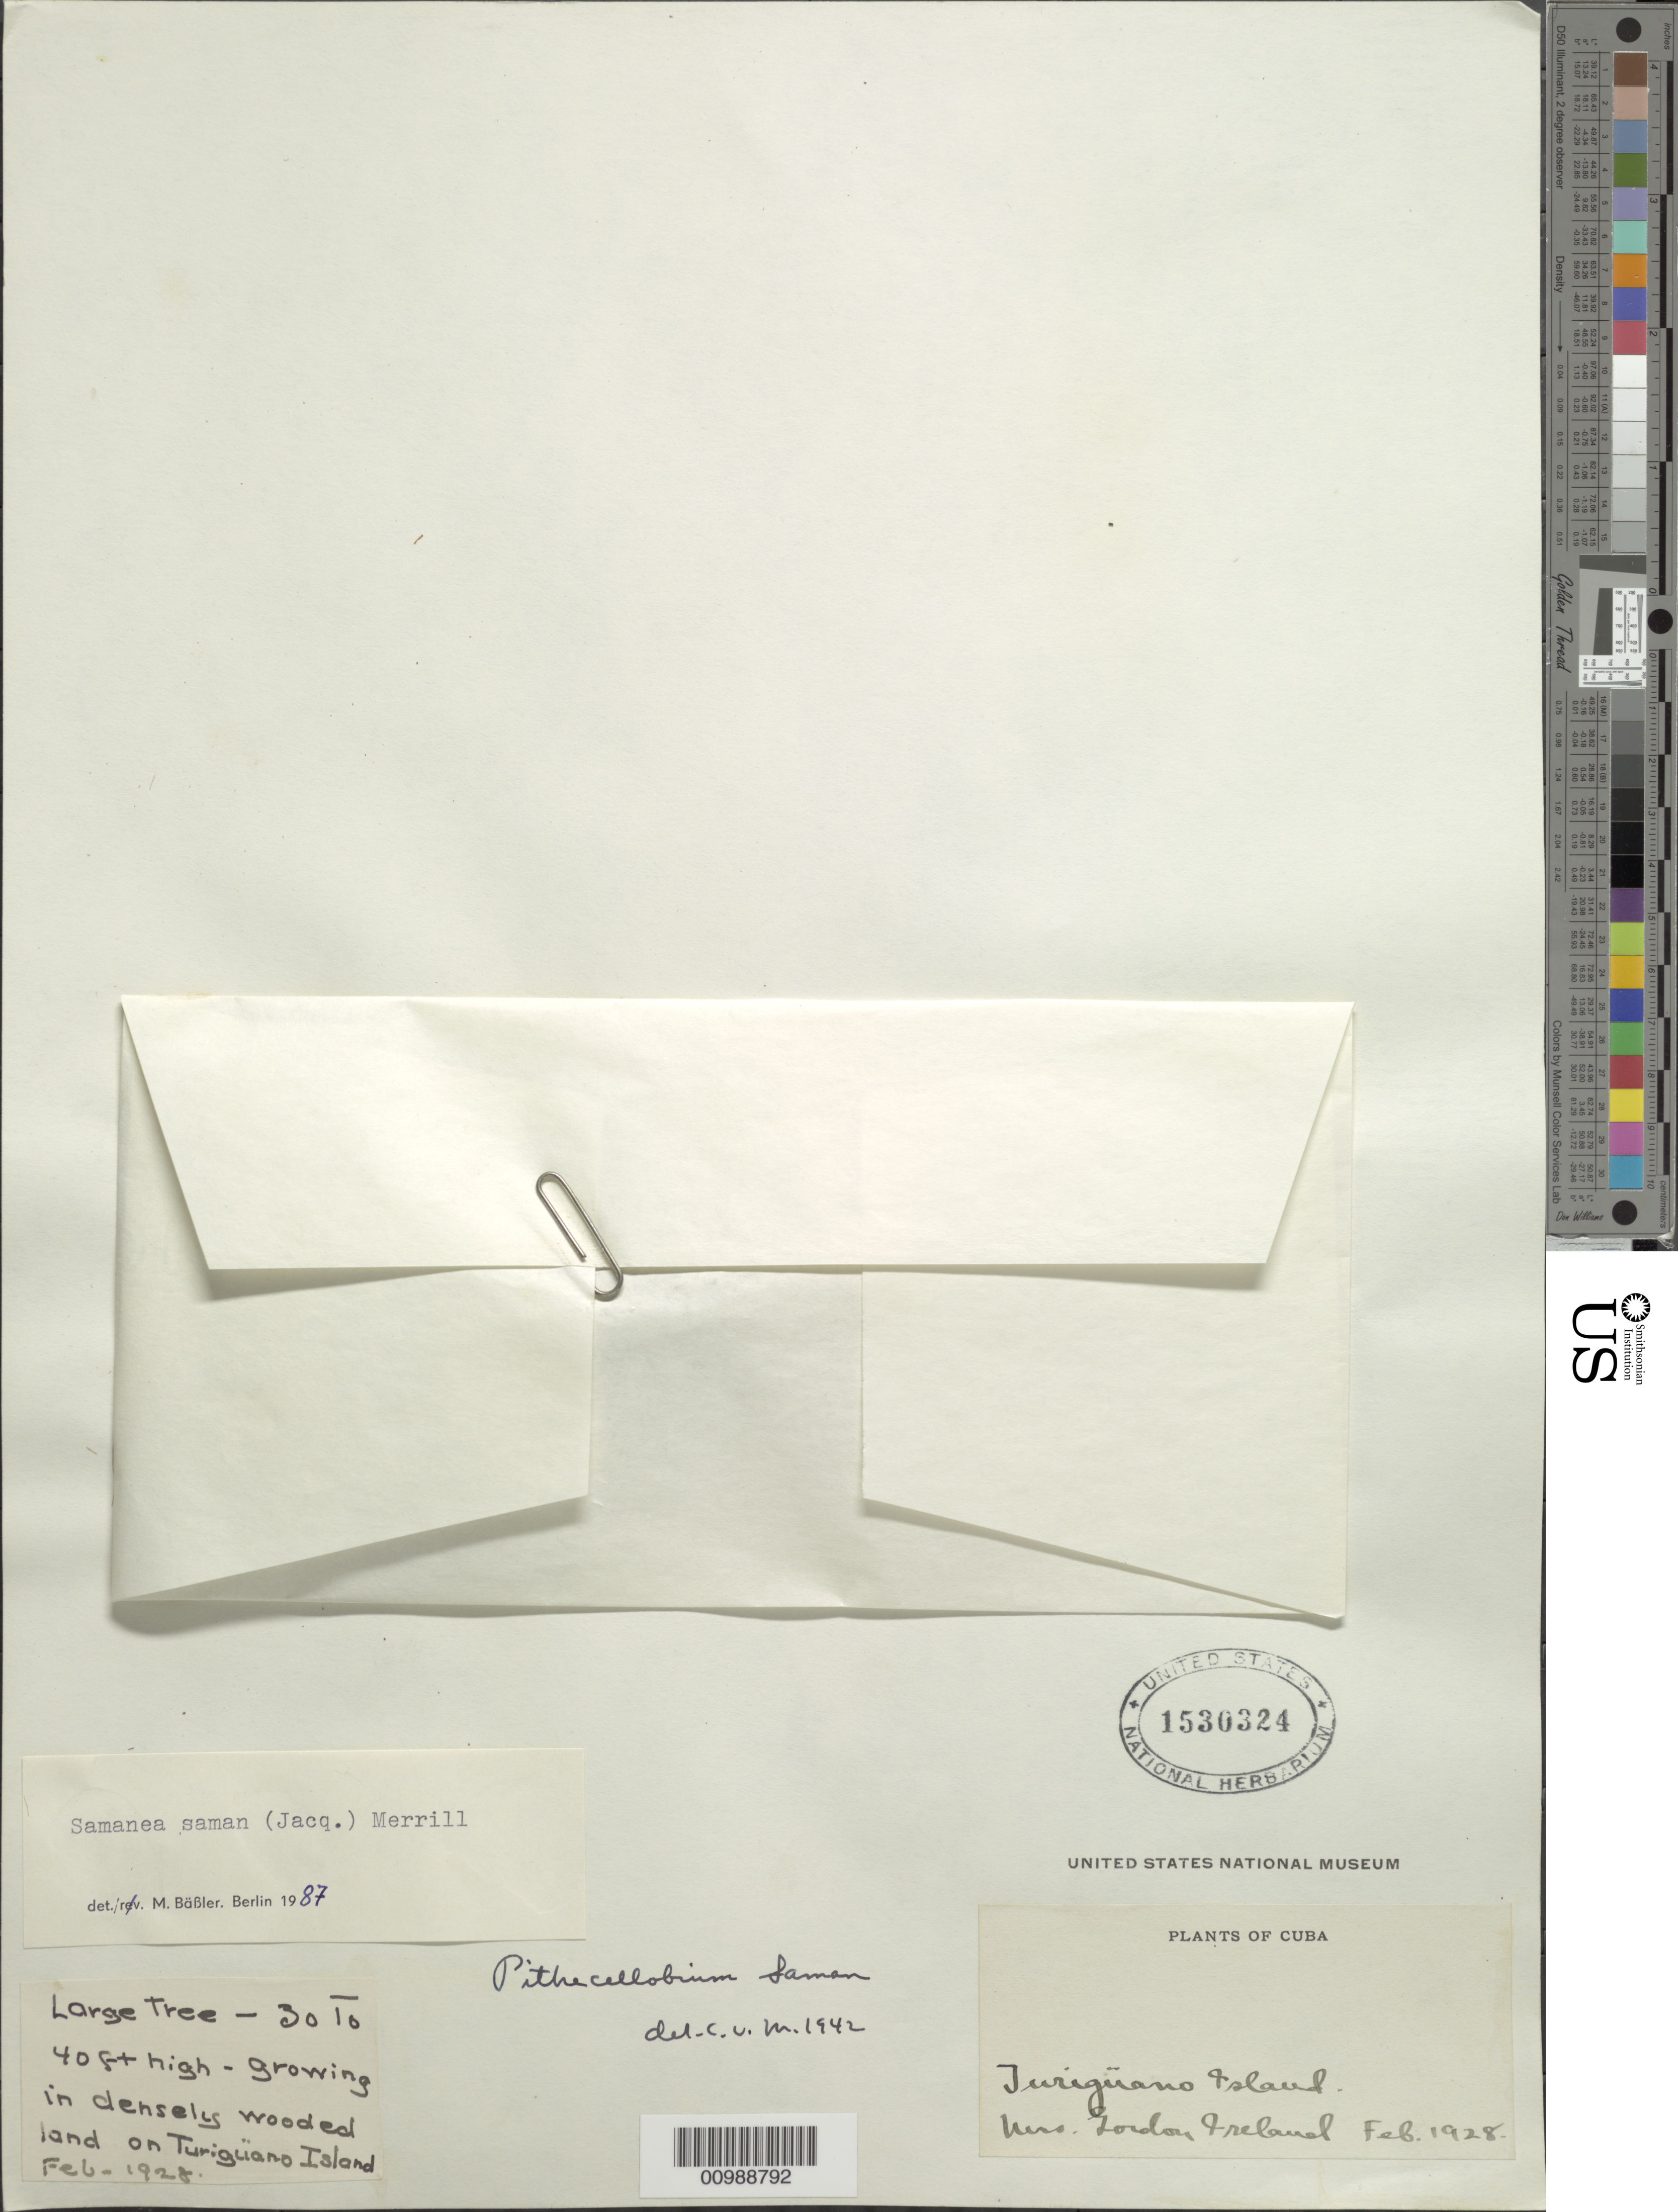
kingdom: Plantae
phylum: Tracheophyta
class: Magnoliopsida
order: Fabales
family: Fabaceae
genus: Samanea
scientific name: Samanea saman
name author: (Jacq.) Merr.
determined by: Bässler, Manfred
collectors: G. Ireland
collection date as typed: Feb 1928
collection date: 1928-02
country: Cuba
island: Turigüano I.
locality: Turigüano Island, densely wooded land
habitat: Densely wooded land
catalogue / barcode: US 1530324